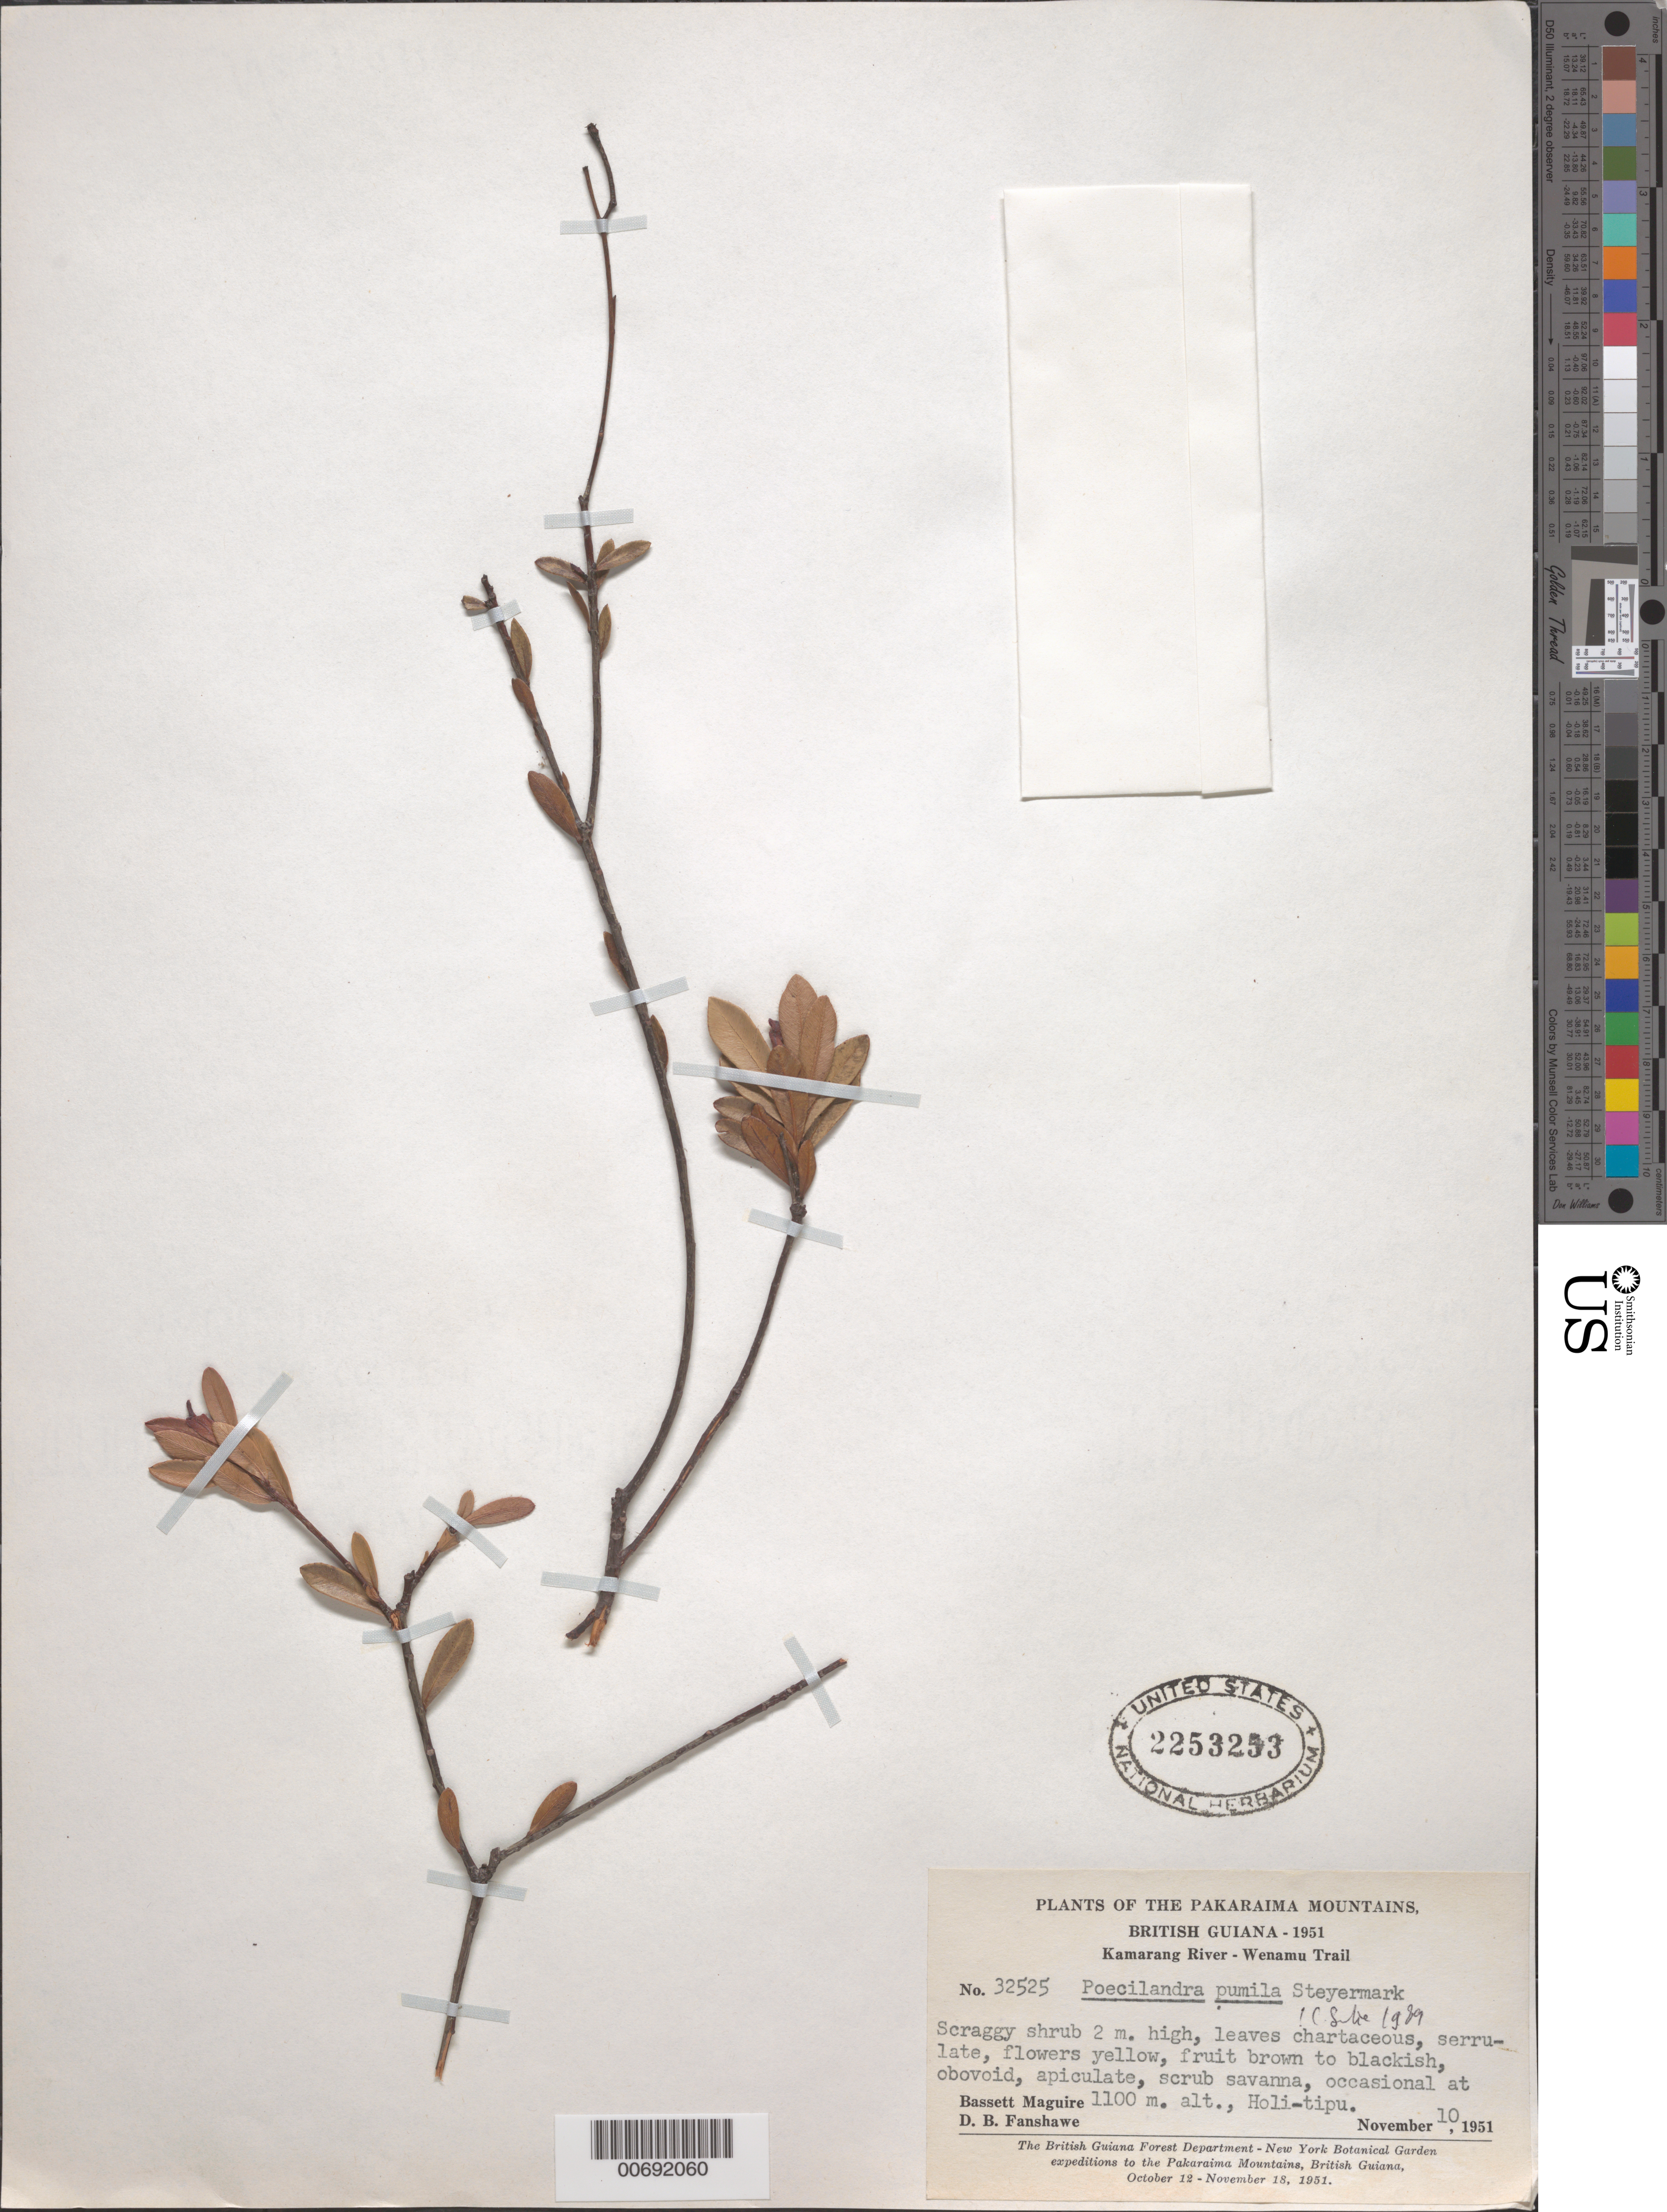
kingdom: Plantae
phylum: Tracheophyta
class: Magnoliopsida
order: Malpighiales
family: Ochnaceae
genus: Poecilandra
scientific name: Poecilandra pumila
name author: Steyerm.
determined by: Sastre, C. H. L.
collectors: B. Maguire & D. B. Fanshawe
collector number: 32525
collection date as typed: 10-Nov-51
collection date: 1951-11-10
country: Guyana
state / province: Cuyuni-Mazaruni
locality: Samwarakna-tipu (Holi-tipu), Kamarang River - Wenamu Trail, Pakaraima Mts.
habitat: Scrub savanna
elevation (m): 1100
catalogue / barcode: US 2253253